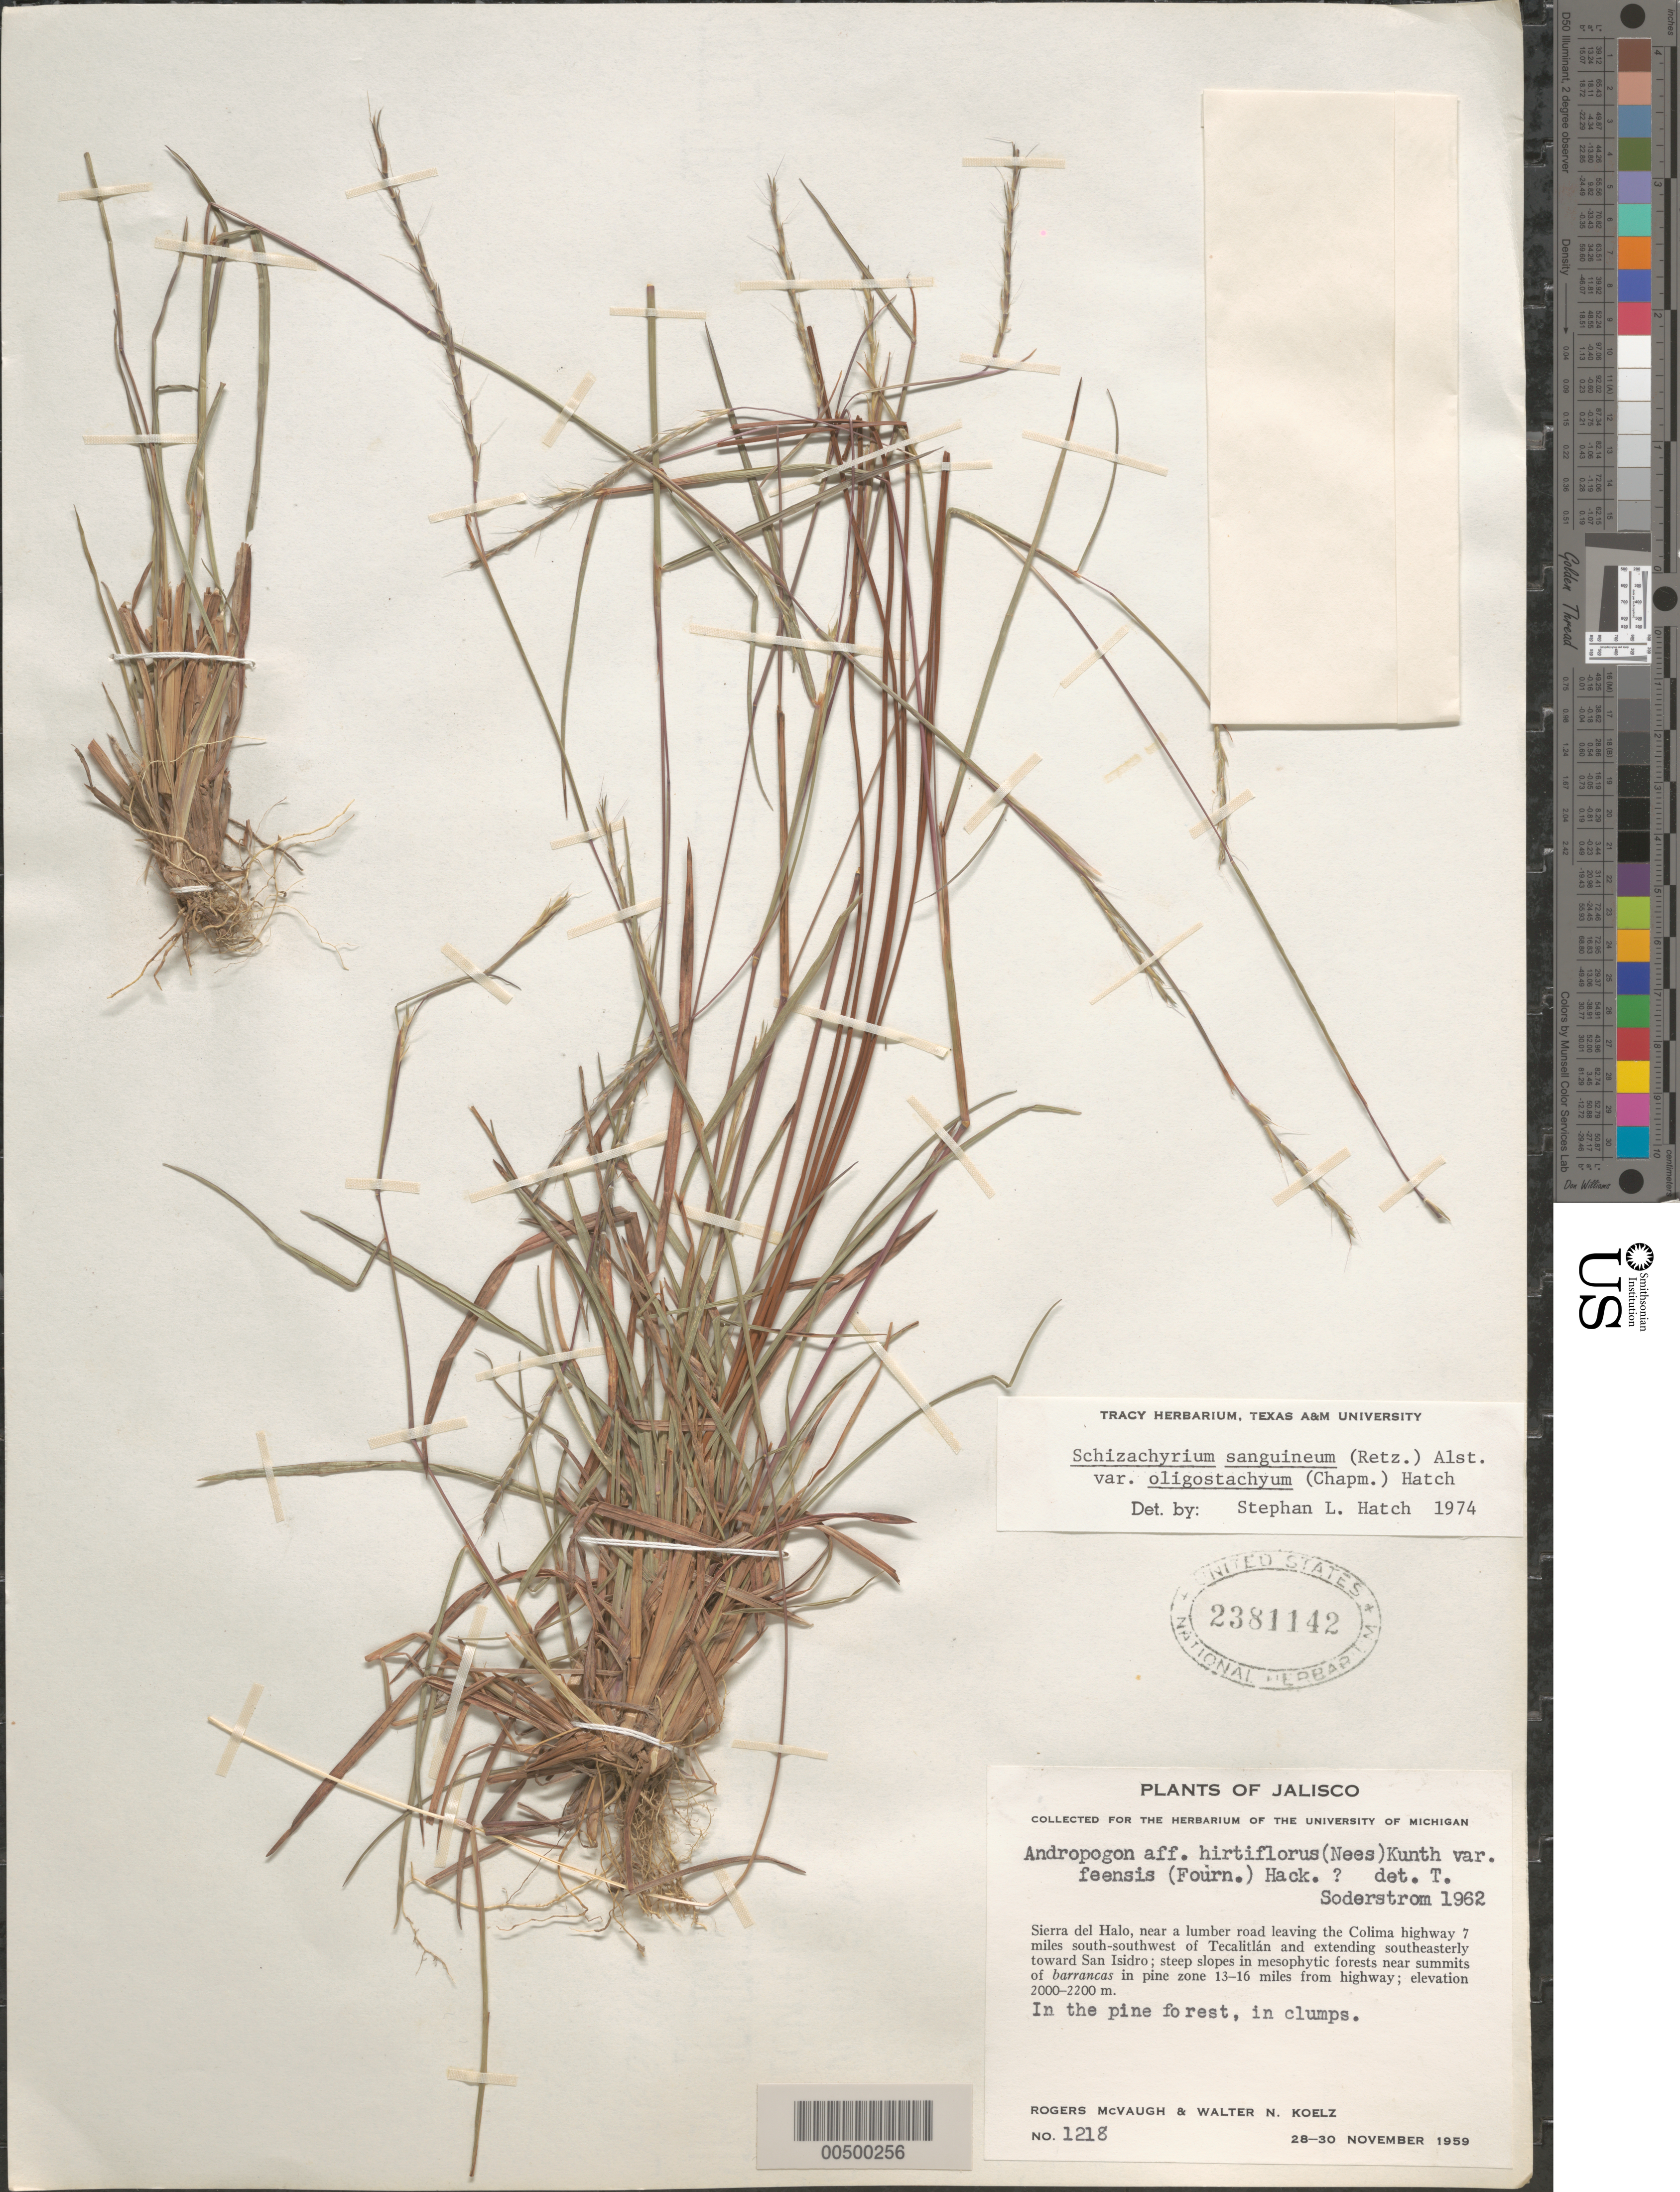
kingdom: Plantae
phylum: Tracheophyta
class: Liliopsida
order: Poales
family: Poaceae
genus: Schizachyrium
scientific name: Schizachyrium sanguineum var. oligostachyum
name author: (Chapm.) S.L. Hatch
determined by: Hatch, S. L.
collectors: R. McVaugh & W. N. Koelz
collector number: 1218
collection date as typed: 28 Nov 1959 to 30 Nov 1959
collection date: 1959-11-28/1959-11-30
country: Mexico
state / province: Jalisco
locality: Sierra del Halo, leaving the Colima hwy 7 mi SSW of Tecalitlán and extending SE toward San Isidro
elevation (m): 2000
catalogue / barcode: US 2381142